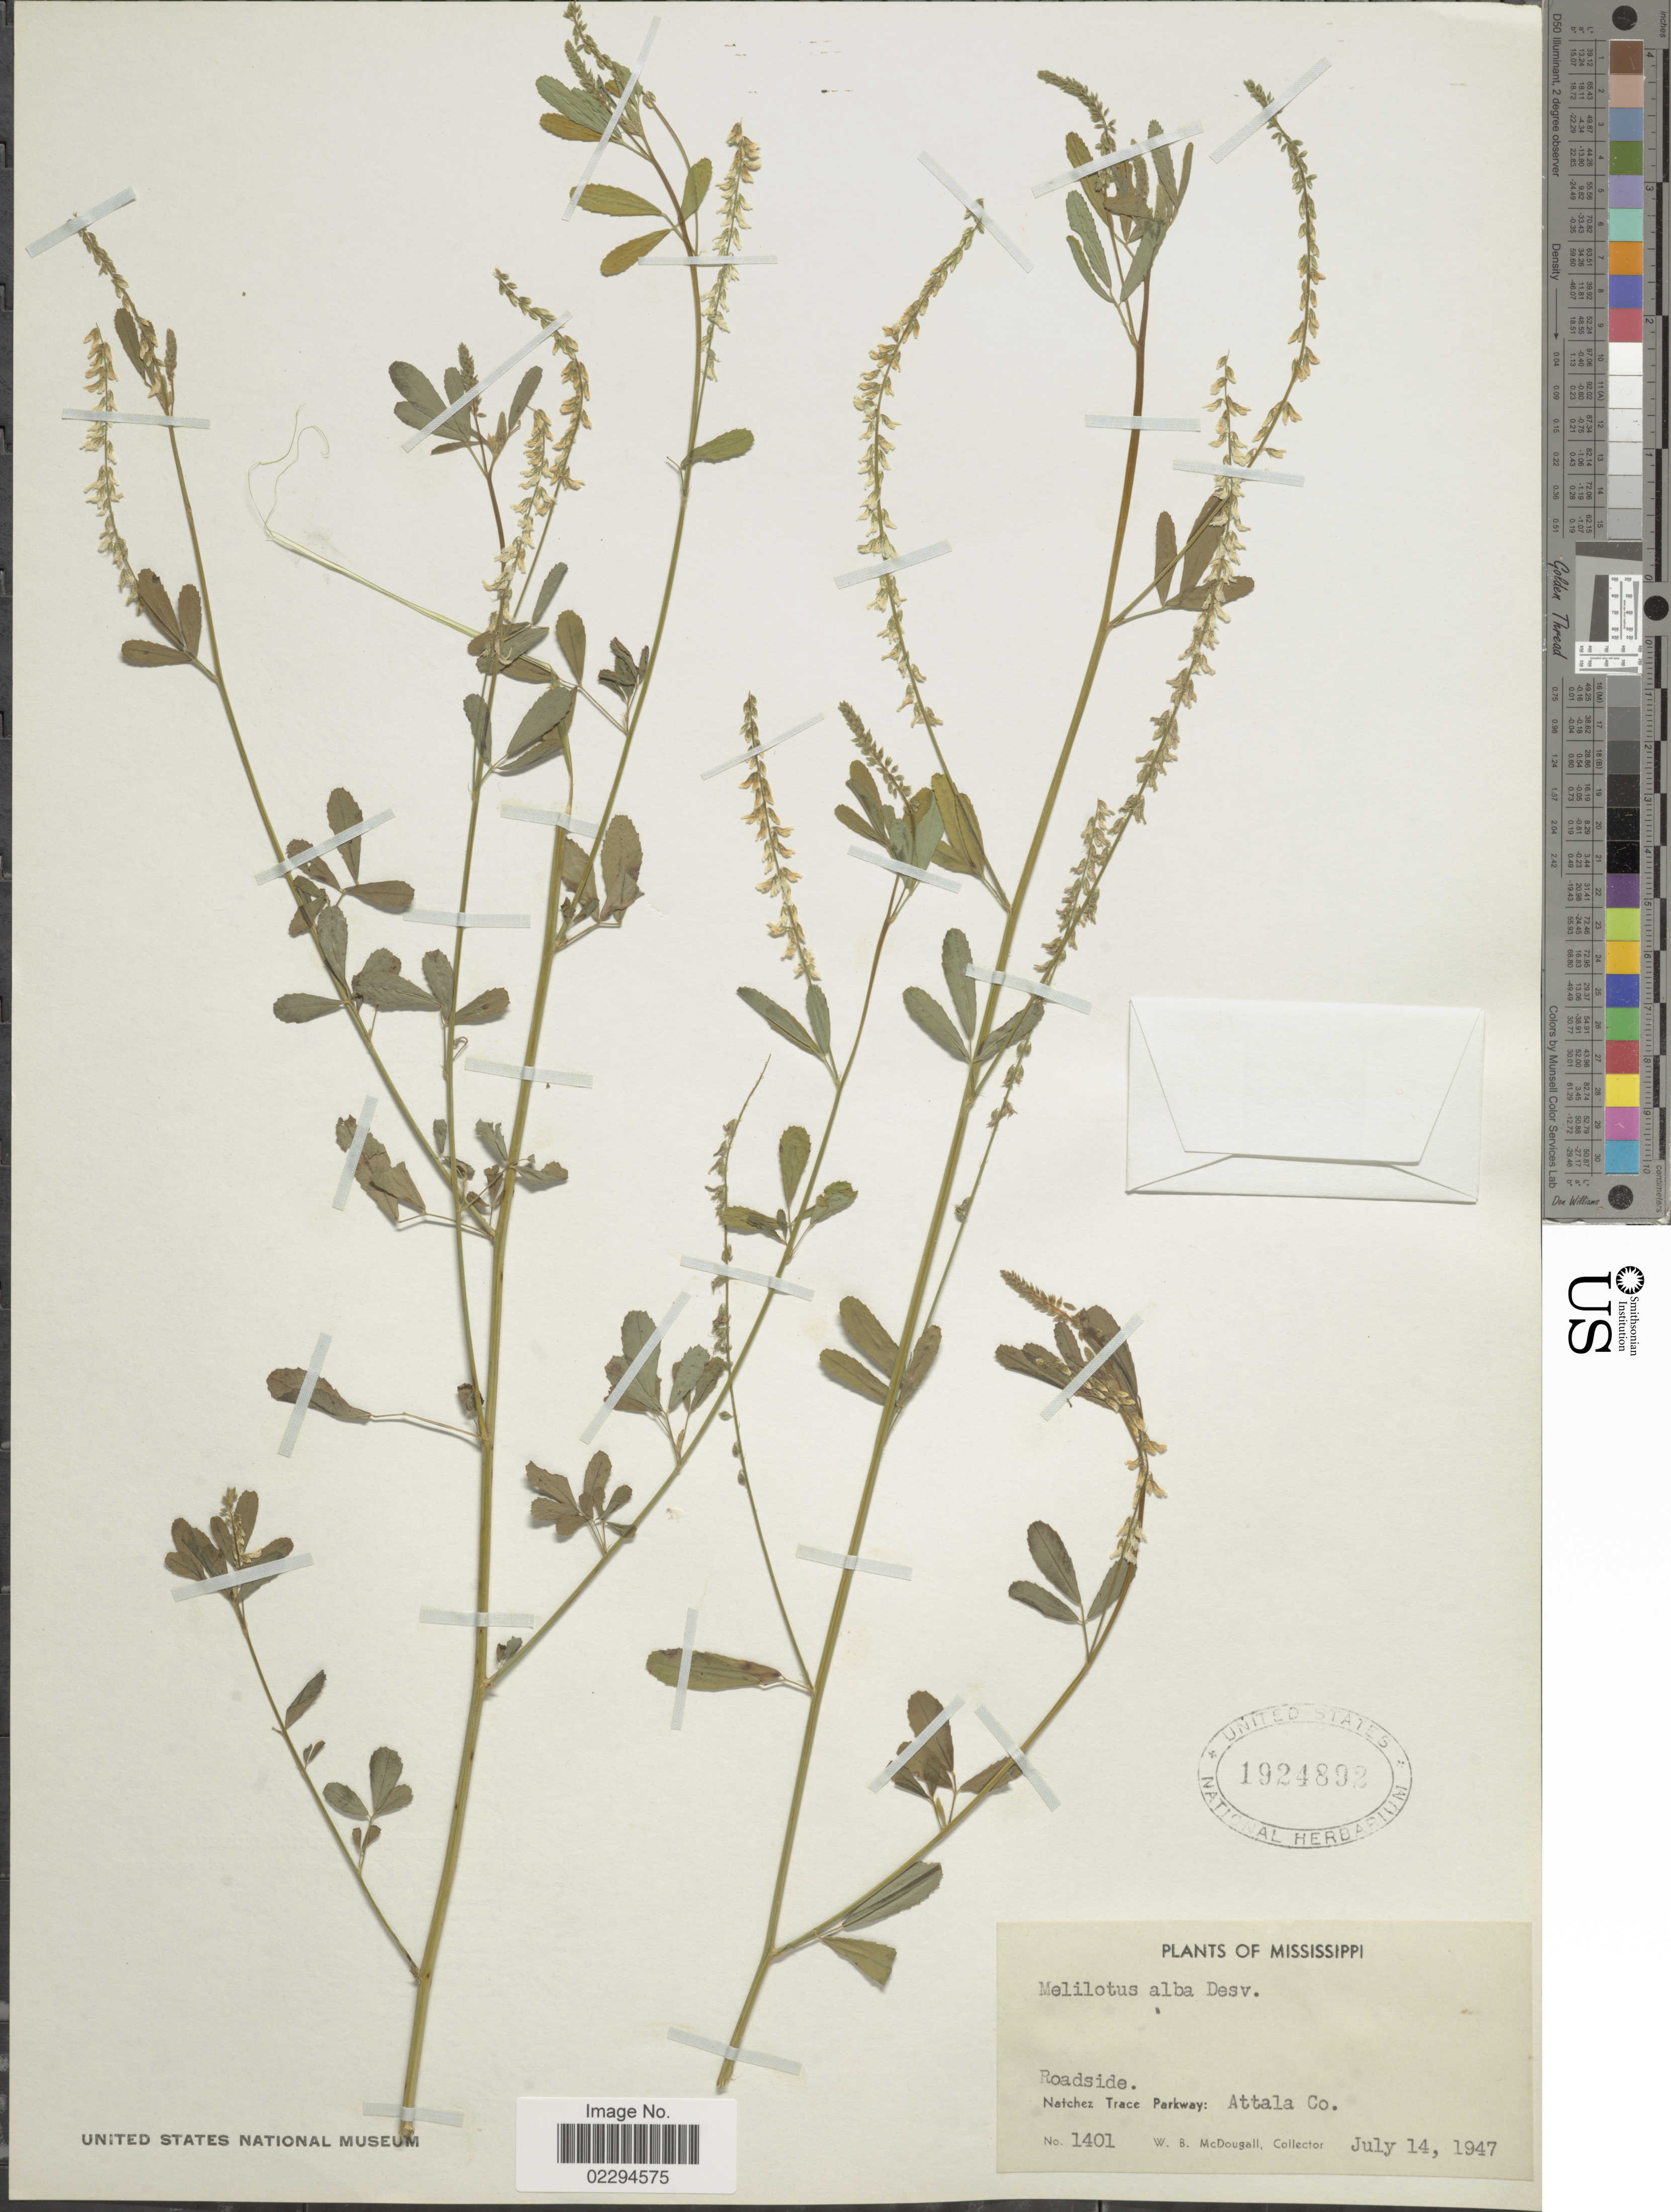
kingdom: Plantae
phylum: Tracheophyta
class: Magnoliopsida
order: Fabales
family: Fabaceae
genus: Melilotus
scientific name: Melilotus albus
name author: Medik.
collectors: W. B. McDougall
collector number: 1401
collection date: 1947-07-14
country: United States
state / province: Mississippi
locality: Natchez Trace Parkway: Attala Co.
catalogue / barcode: US 1924892